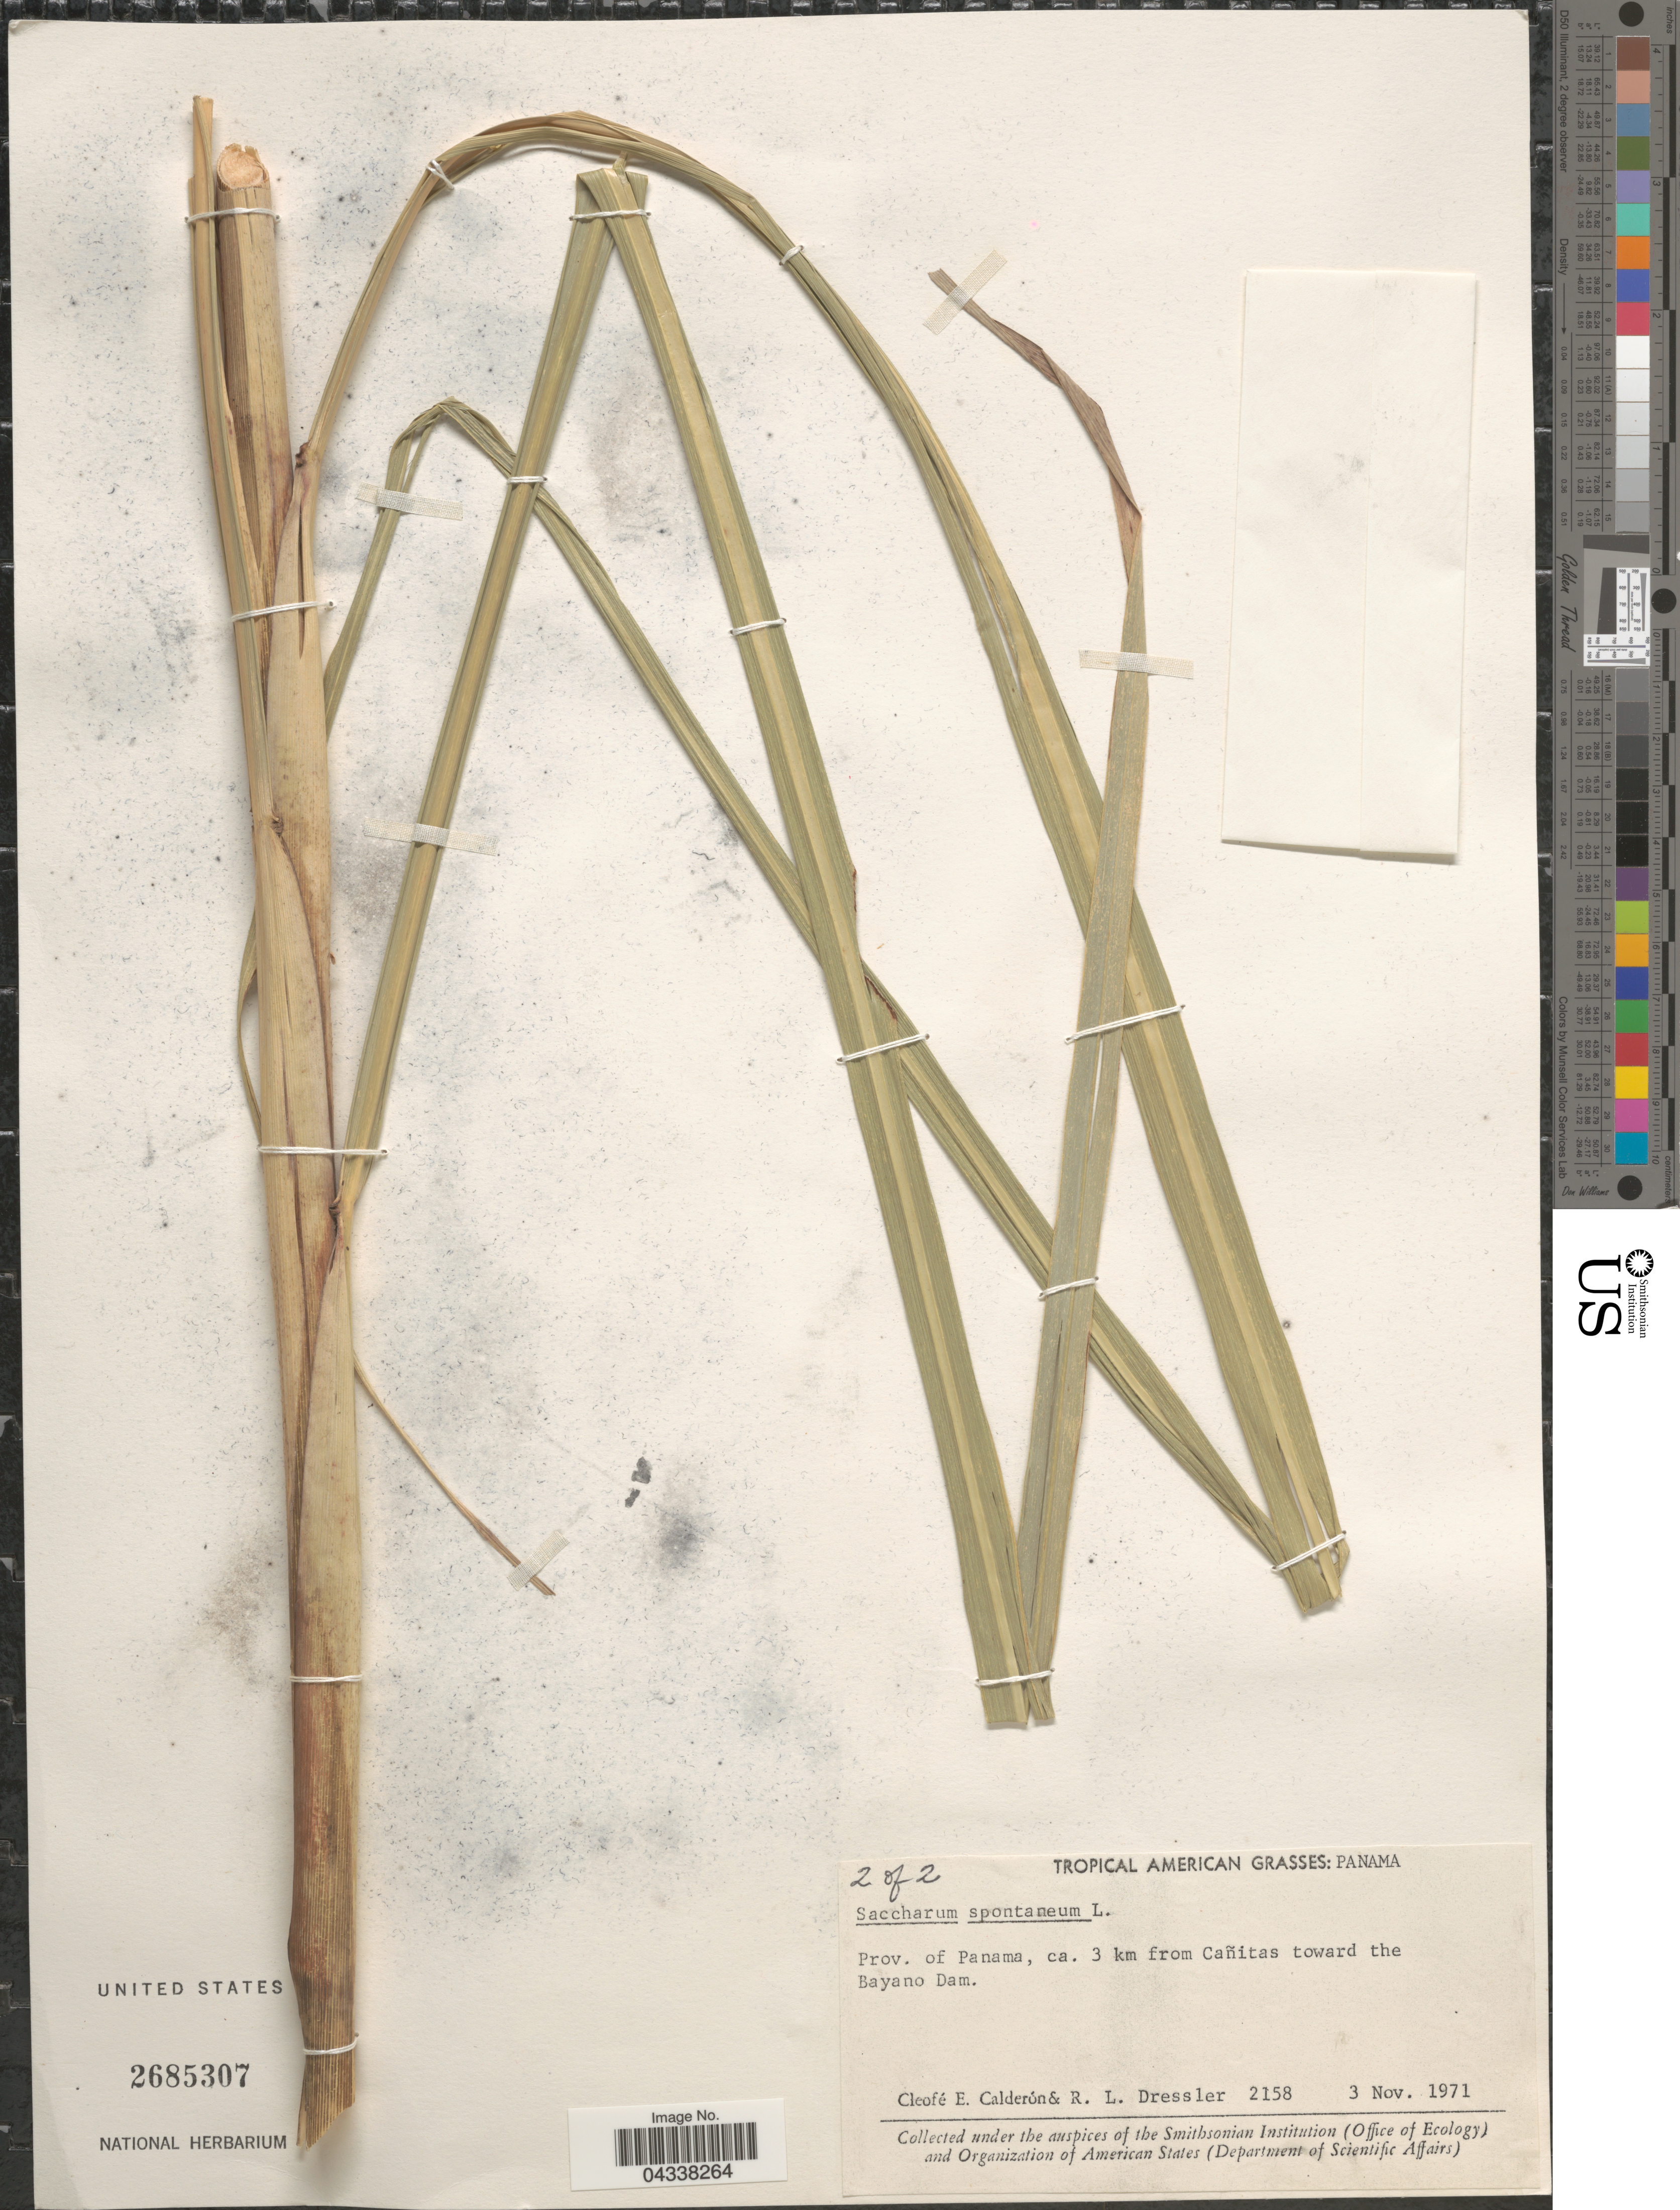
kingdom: Plantae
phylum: Tracheophyta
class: Liliopsida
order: Poales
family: Poaceae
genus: Saccharum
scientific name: Saccharum spontaneum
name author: L.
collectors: C. E. Calderón & R. Dressler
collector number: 2158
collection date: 1971-11-03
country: Panama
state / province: Panamá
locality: Tropical American. Ca. 3 km from Cañitas toward the Bayano Dam.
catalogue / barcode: US 2685307